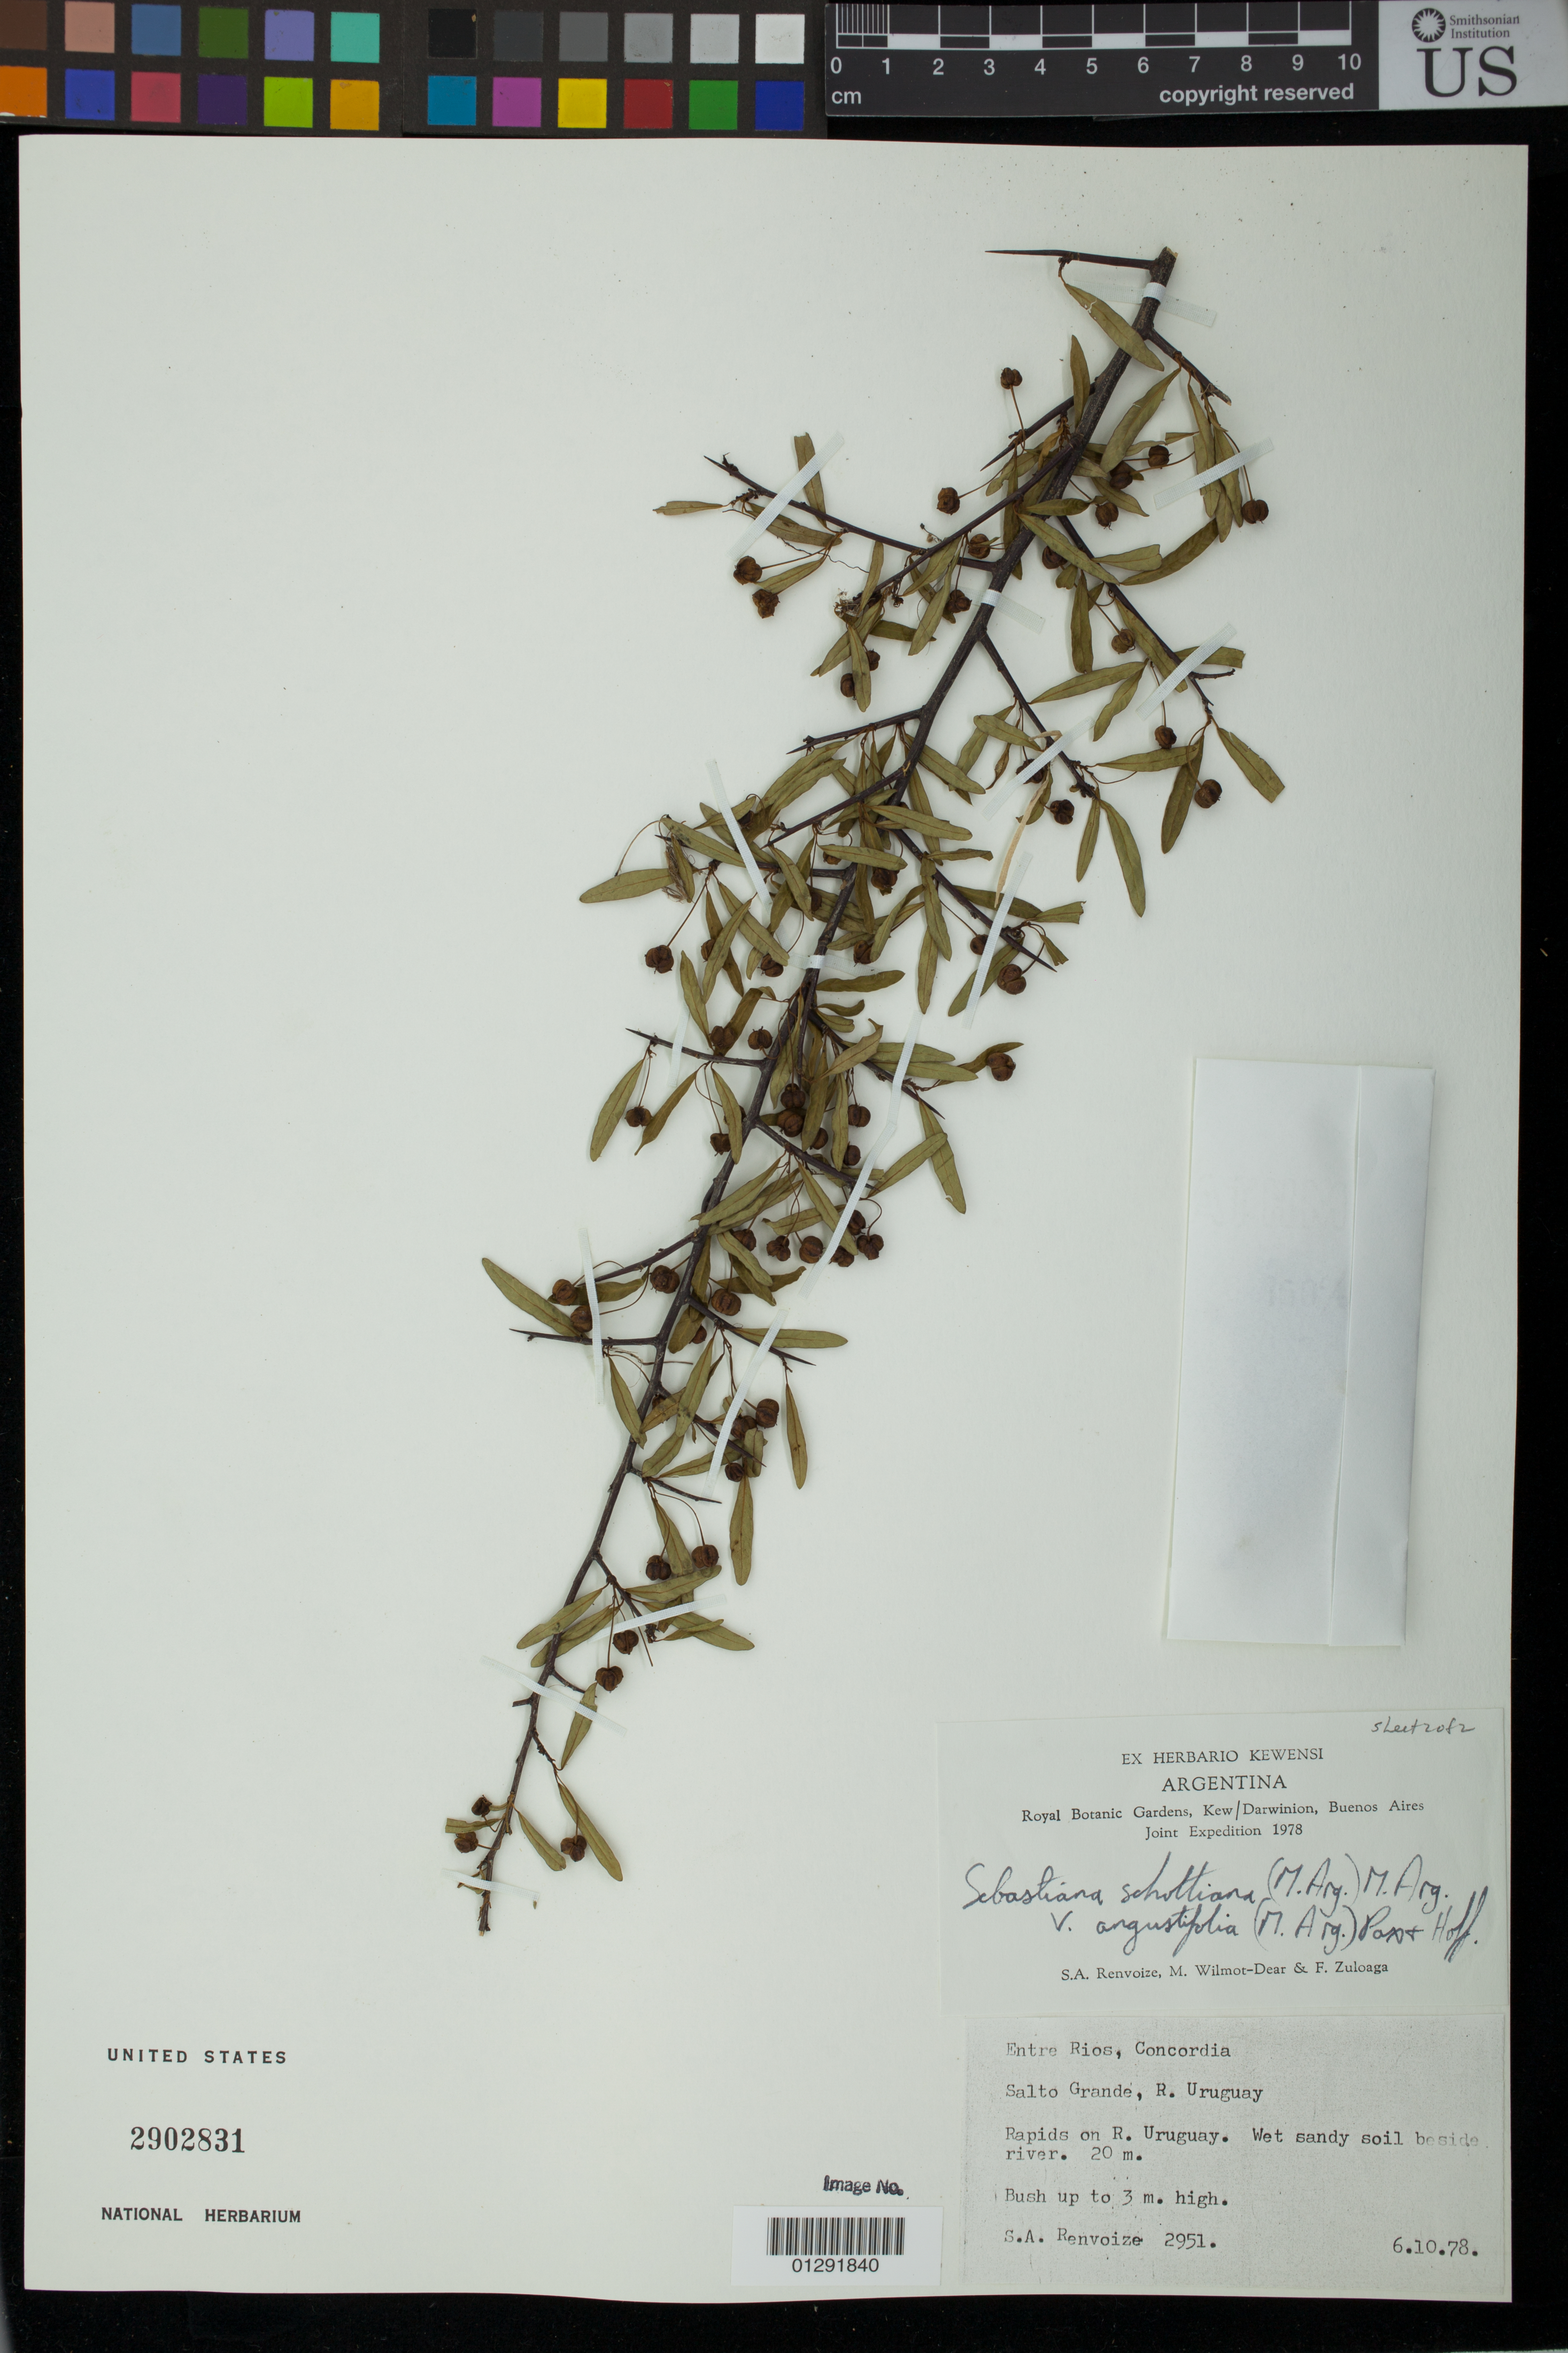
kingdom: Plantae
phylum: Tracheophyta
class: Magnoliopsida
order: Malpighiales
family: Euphorbiaceae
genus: Sebastiania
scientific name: Sebastiania schottiana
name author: (Müll. Arg.) Müll. Arg.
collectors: S. A. Renvoize, M. Wilmot-Dear & F. Zuloaga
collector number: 2951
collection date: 1978-10-06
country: Argentina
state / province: Entre Rios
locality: Entre Rios, Concordia. Salto Grande. R. Uruguay. Rapids on R. Uruguay. wet sandy soil beside river.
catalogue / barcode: US 2902831